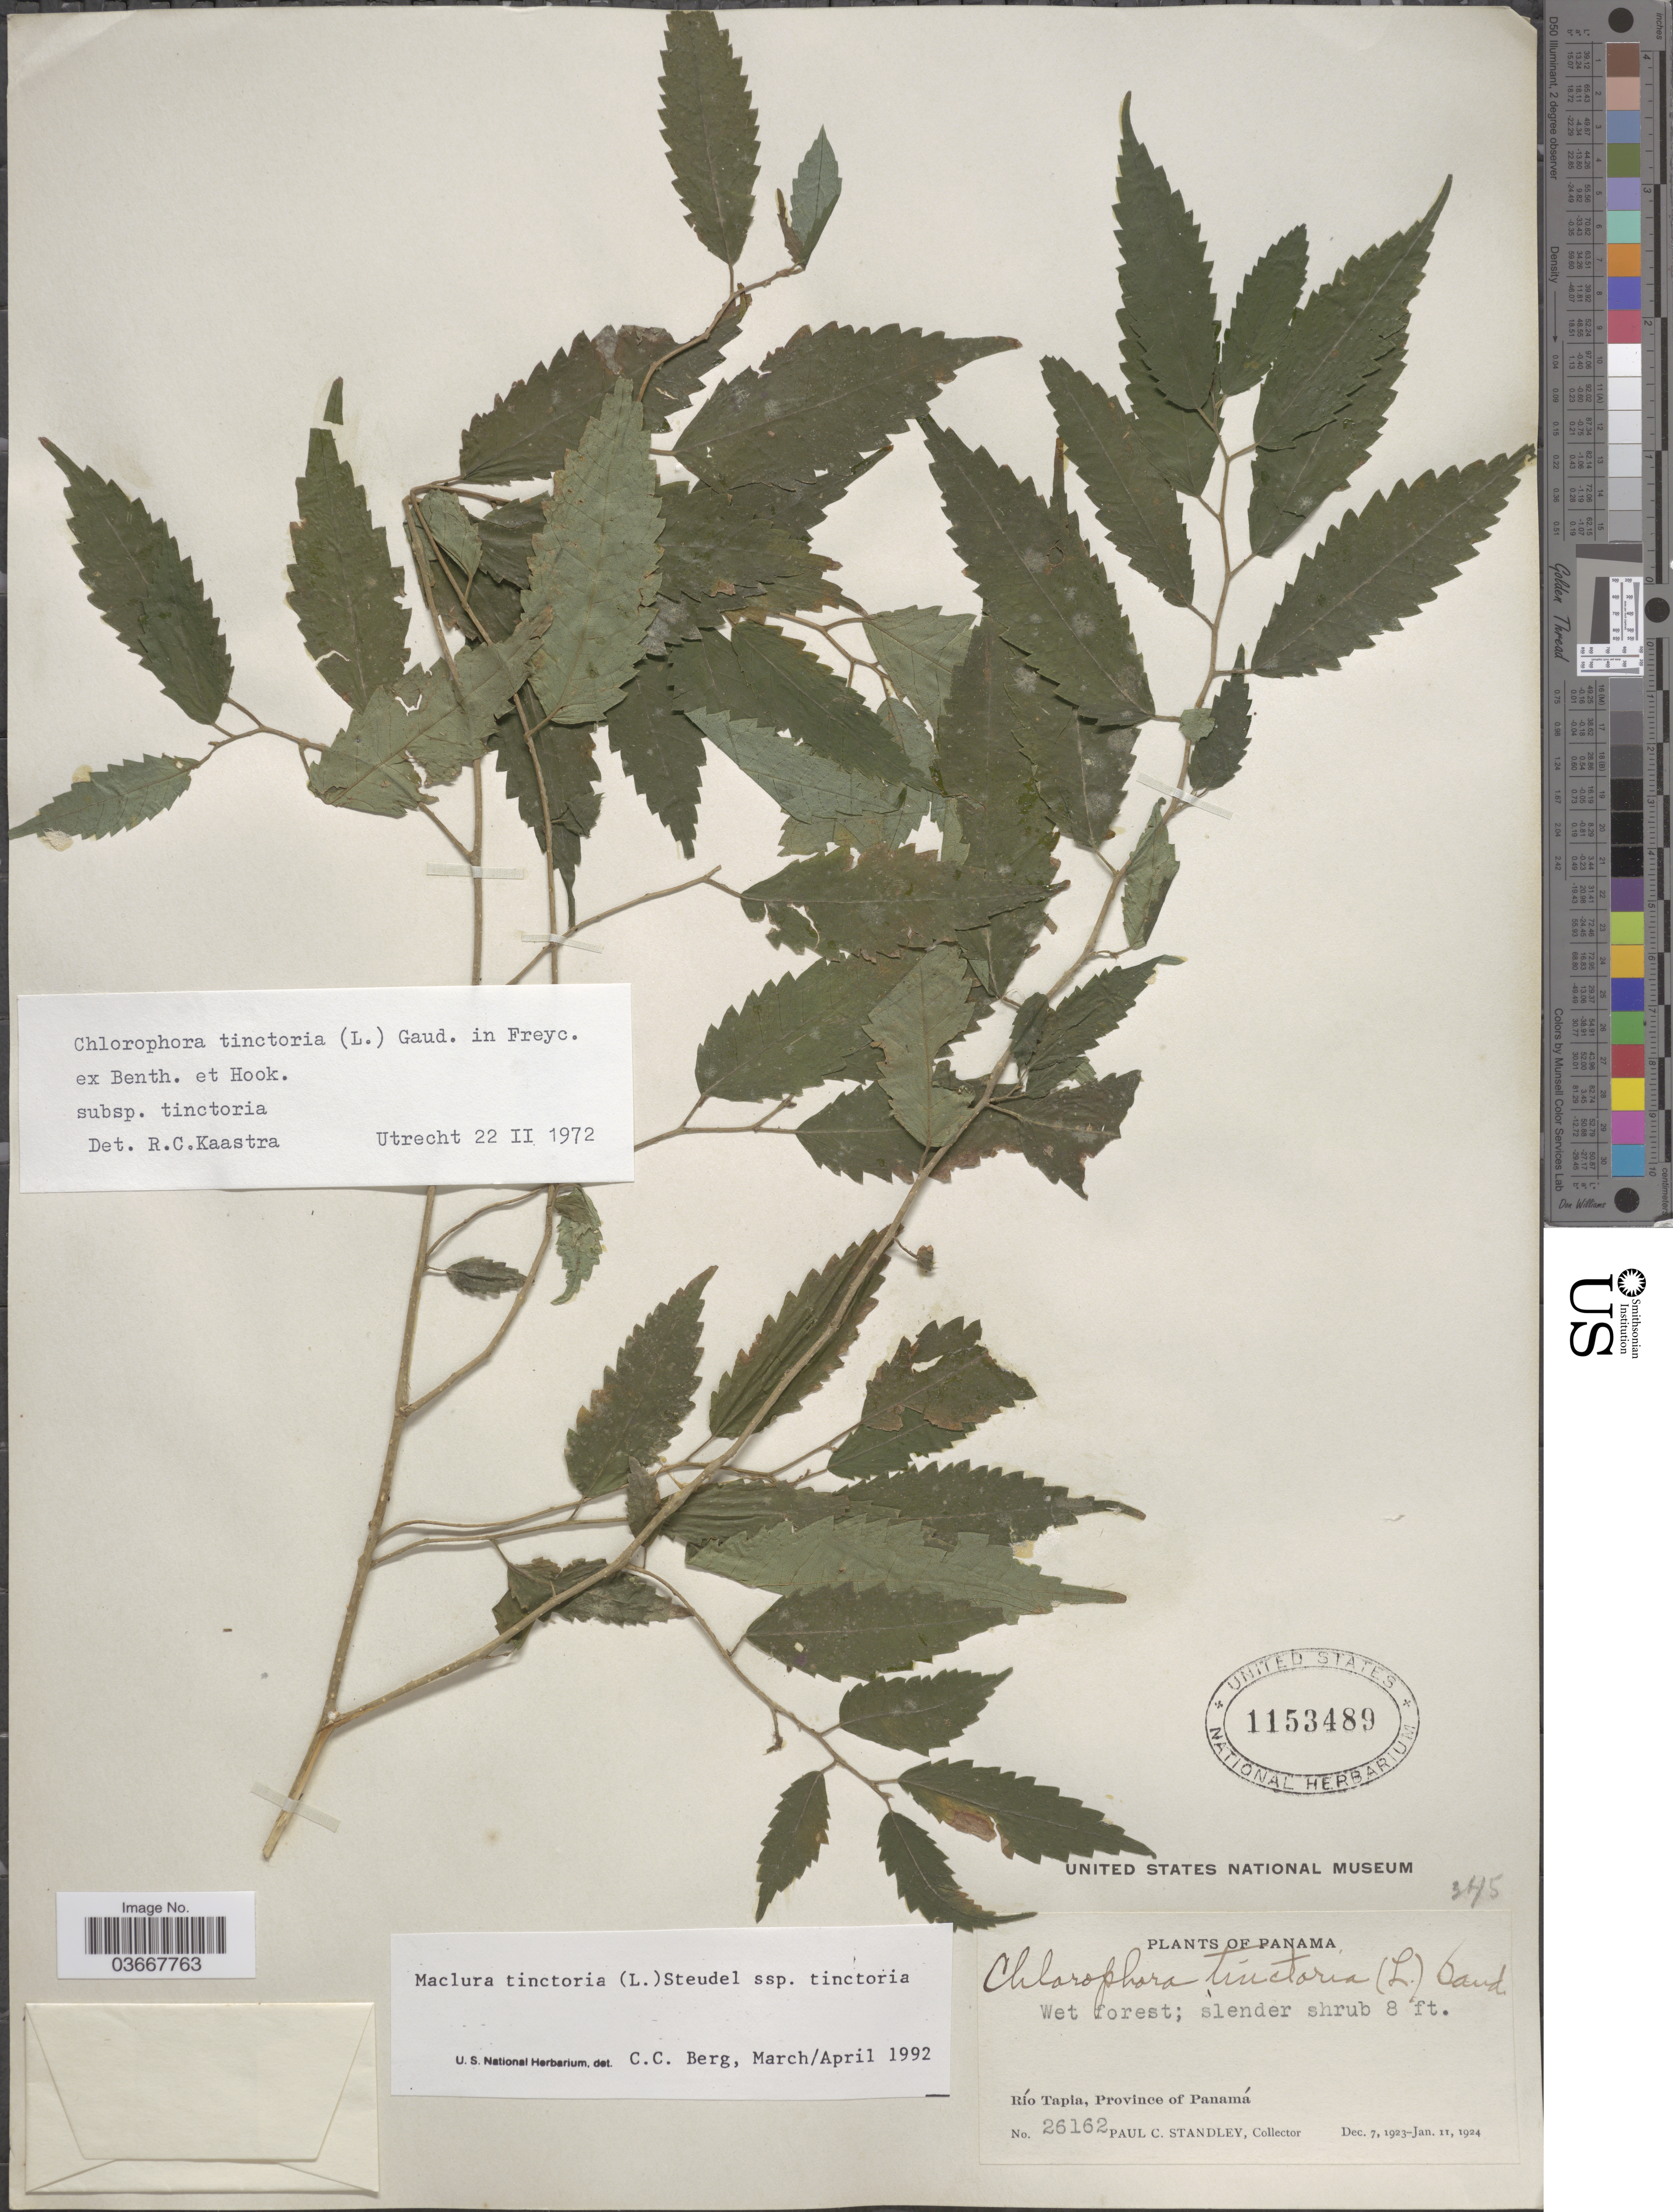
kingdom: Plantae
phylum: Tracheophyta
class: Magnoliopsida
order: Rosales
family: Moraceae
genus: Maclura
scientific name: Maclura tinctoria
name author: (L.) D. Don ex Steud.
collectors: P. C. Standley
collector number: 26162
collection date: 1923-12-07/1924-01-11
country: Panama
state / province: Panamá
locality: Río Tapia, Province of Panamá.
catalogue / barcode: US 1153489